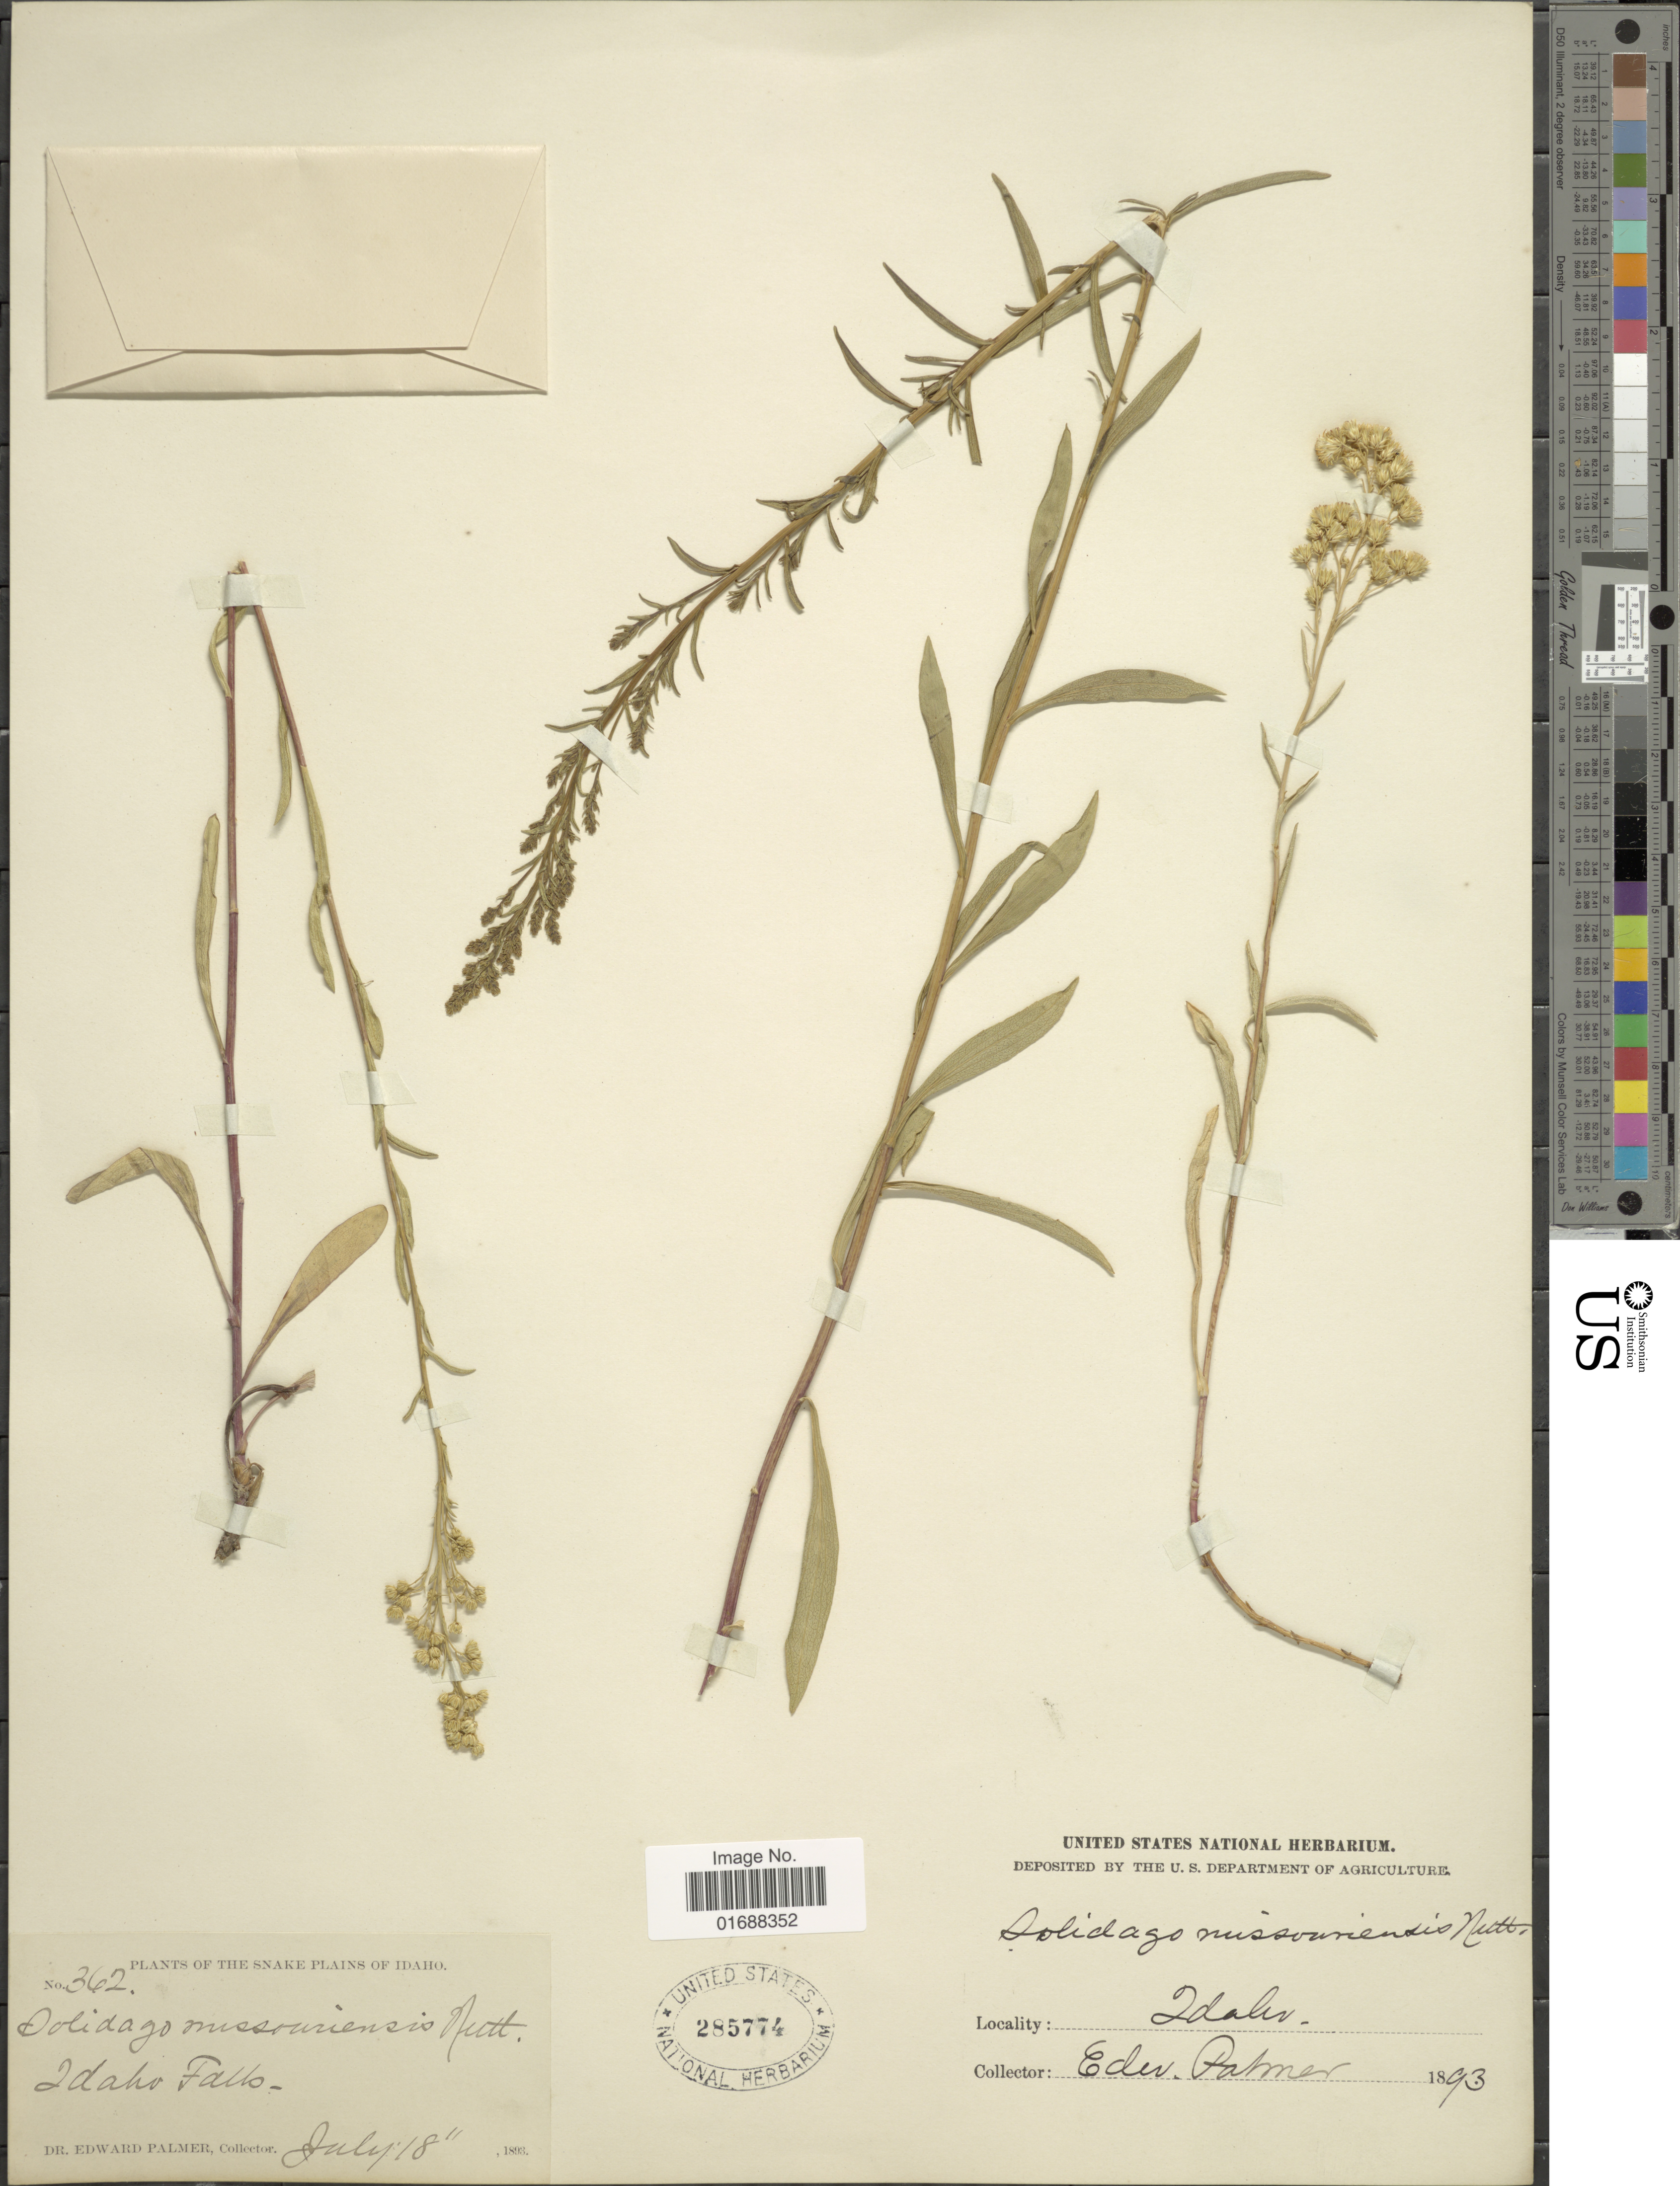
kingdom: Plantae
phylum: Tracheophyta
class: Magnoliopsida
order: Asterales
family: Asteraceae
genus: Solidago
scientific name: Solidago missouriensis var. missouriensis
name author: Nutt.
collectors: E. Palmer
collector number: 362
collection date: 1893-07-18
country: United States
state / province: Idaho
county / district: Bonneville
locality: Idaho Falls.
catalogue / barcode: US 285774